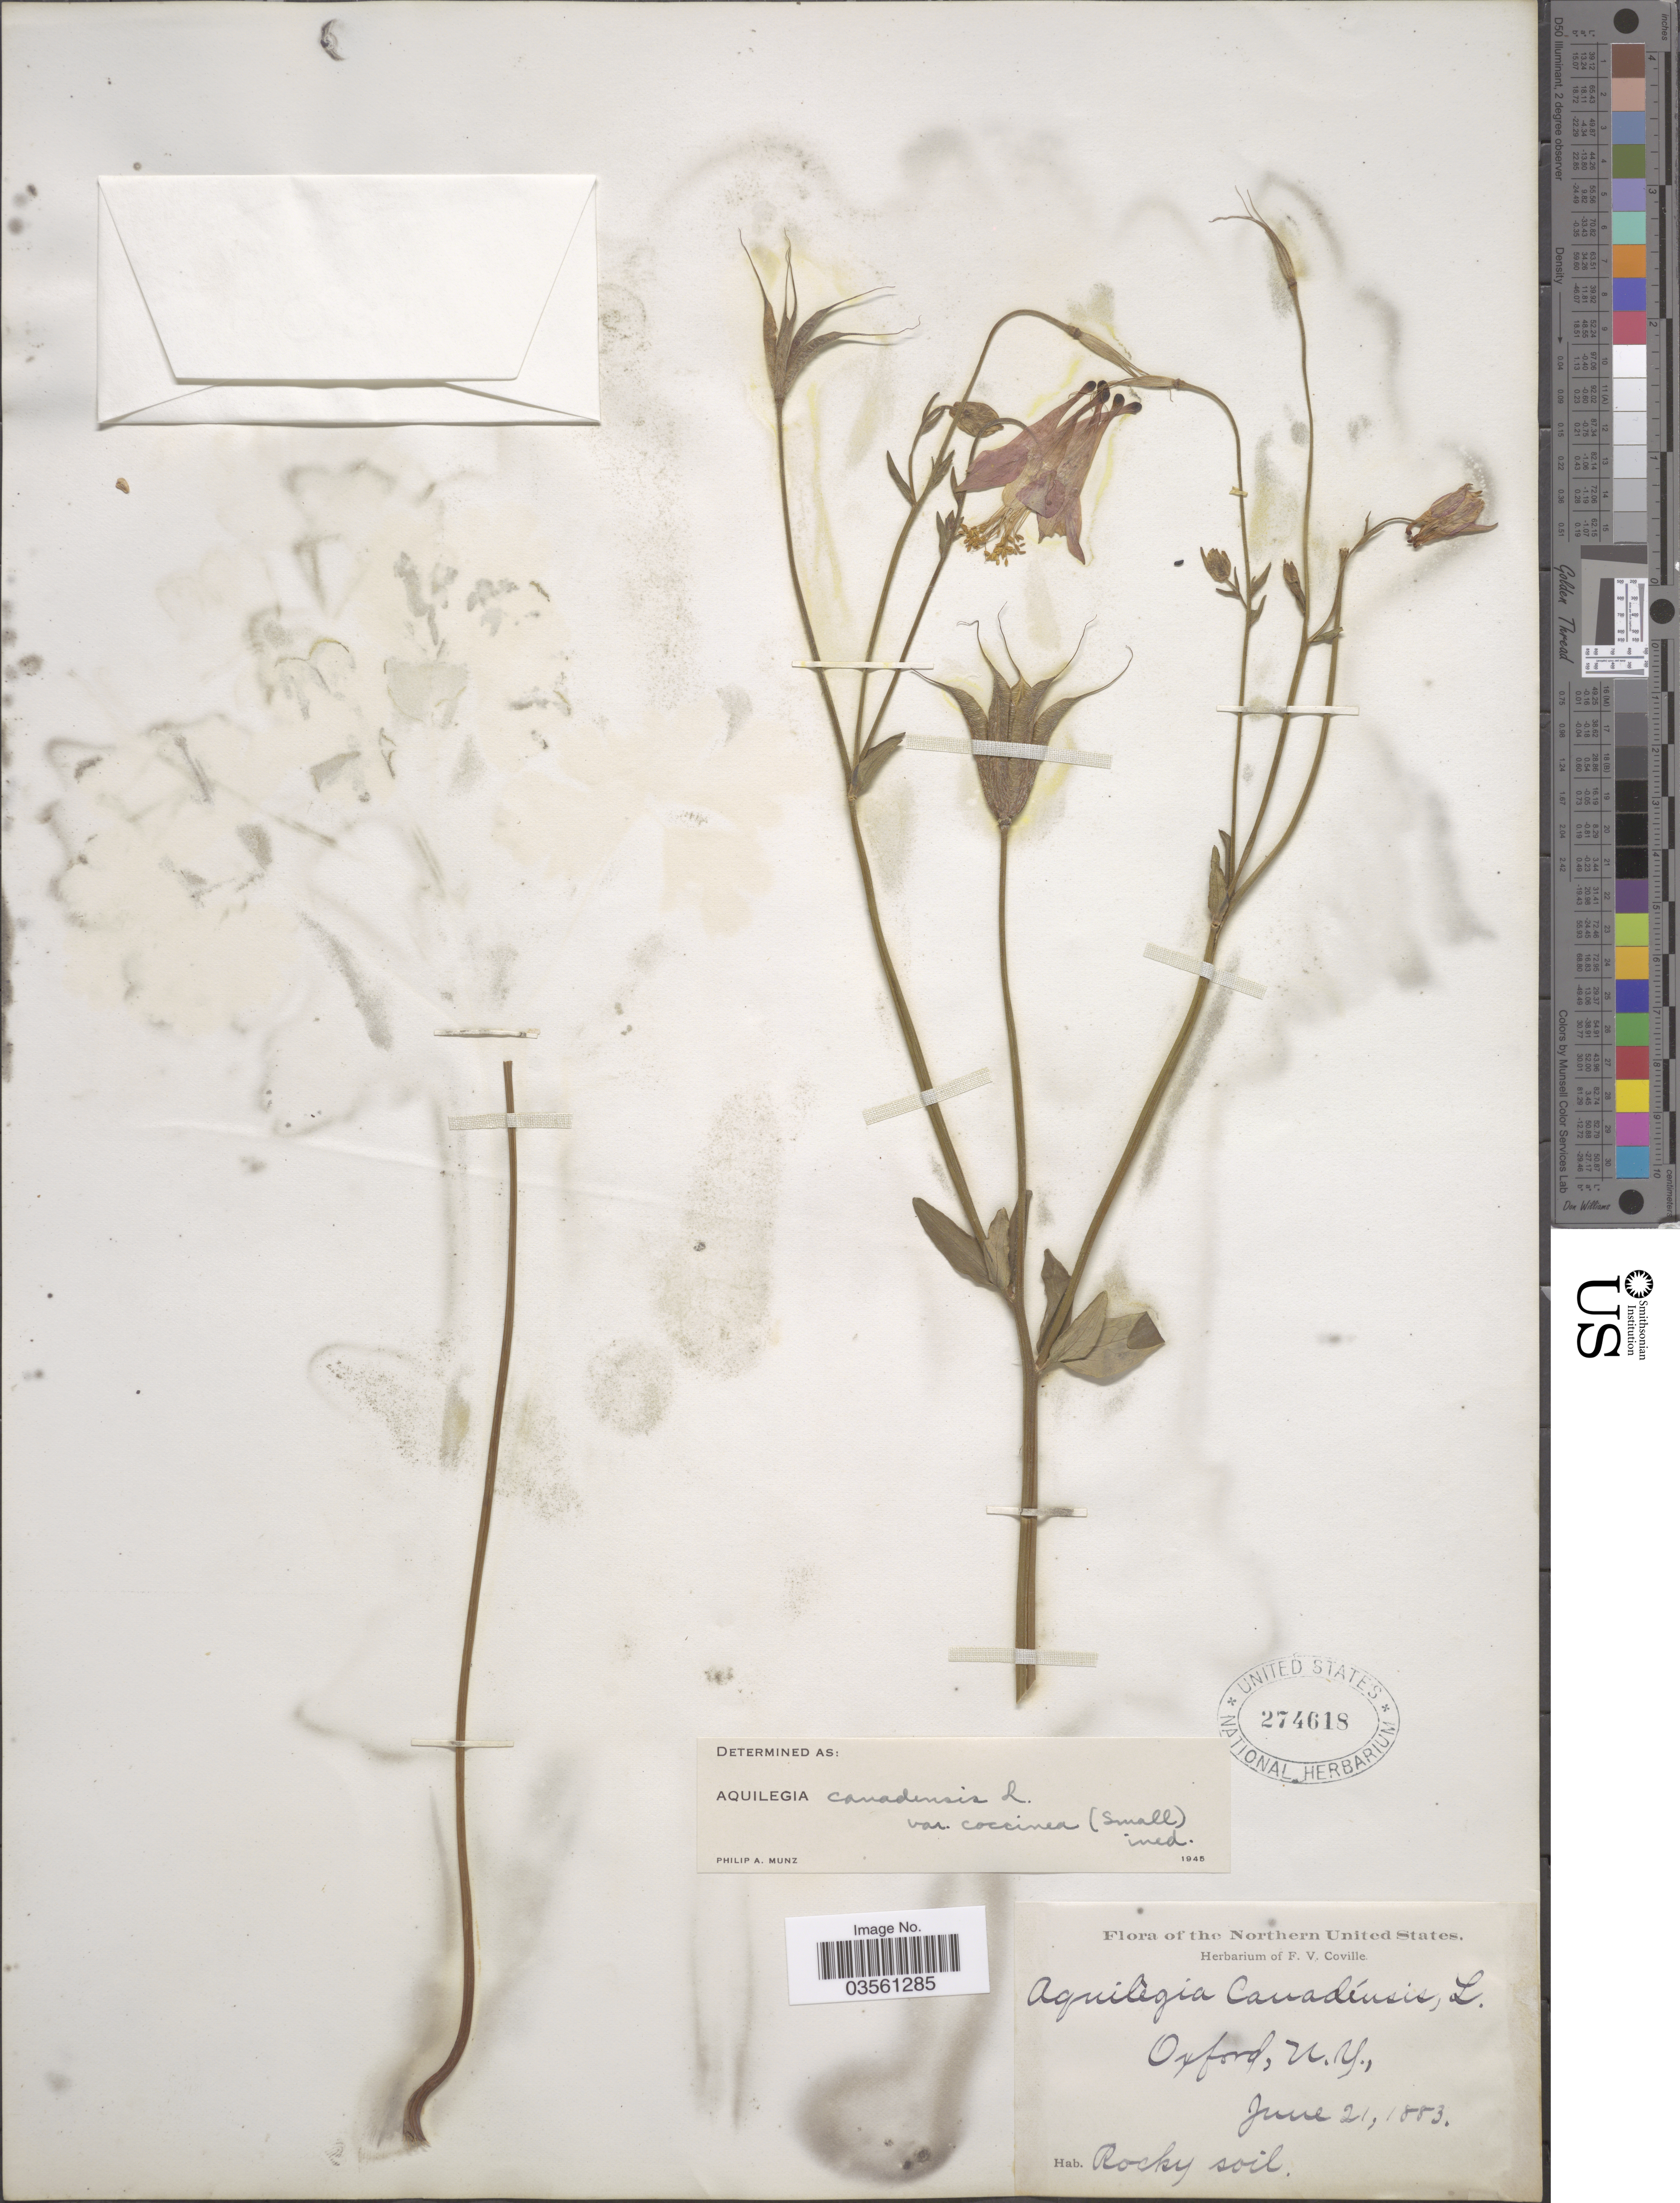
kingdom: Plantae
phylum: Tracheophyta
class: Magnoliopsida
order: Ranunculales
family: Ranunculaceae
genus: Aquilegia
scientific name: Aquilegia canadensis var. coccinea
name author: (Small) Munz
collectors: ex herb. F. V. Coville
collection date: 1883-06-21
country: United States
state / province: New York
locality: Northern United States. Oxford.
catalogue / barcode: US 274618